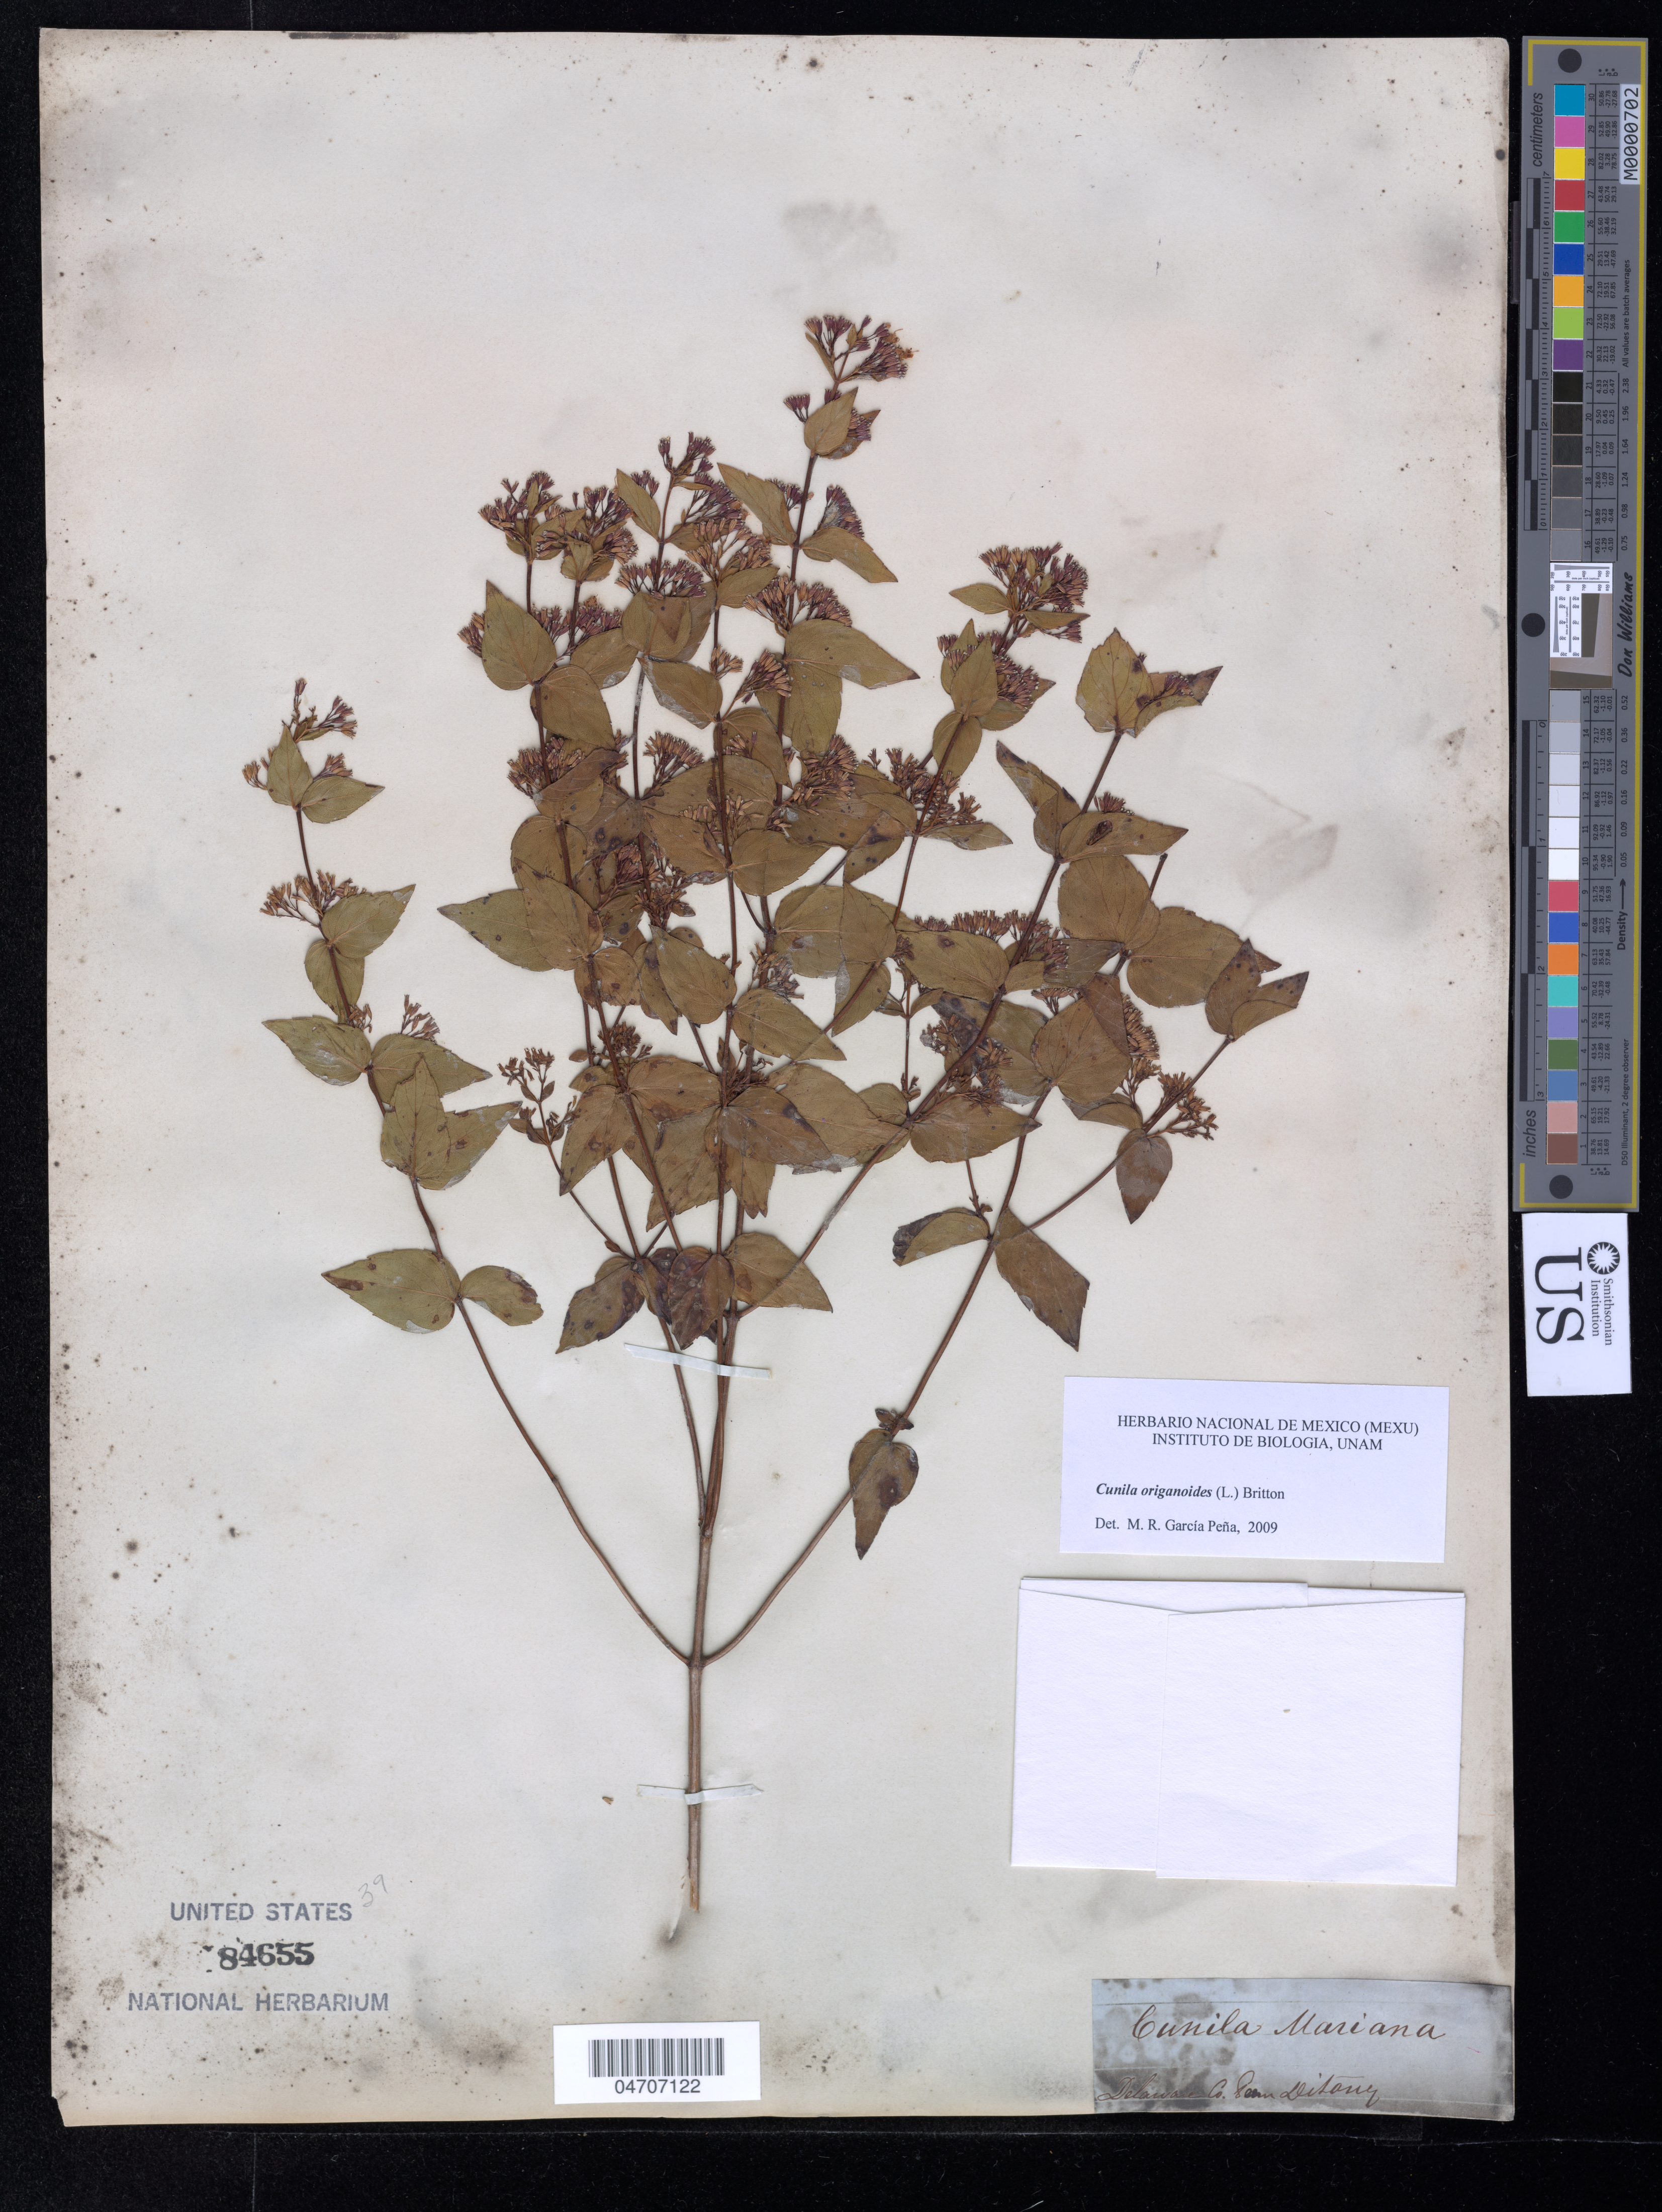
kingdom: Plantae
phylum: Tracheophyta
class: Magnoliopsida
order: Lamiales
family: Lamiaceae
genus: Cunila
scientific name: Cunila origanoides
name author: (L.) Britton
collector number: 39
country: United States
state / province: Pennsylvania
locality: Delaware Co.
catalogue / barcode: US 84655